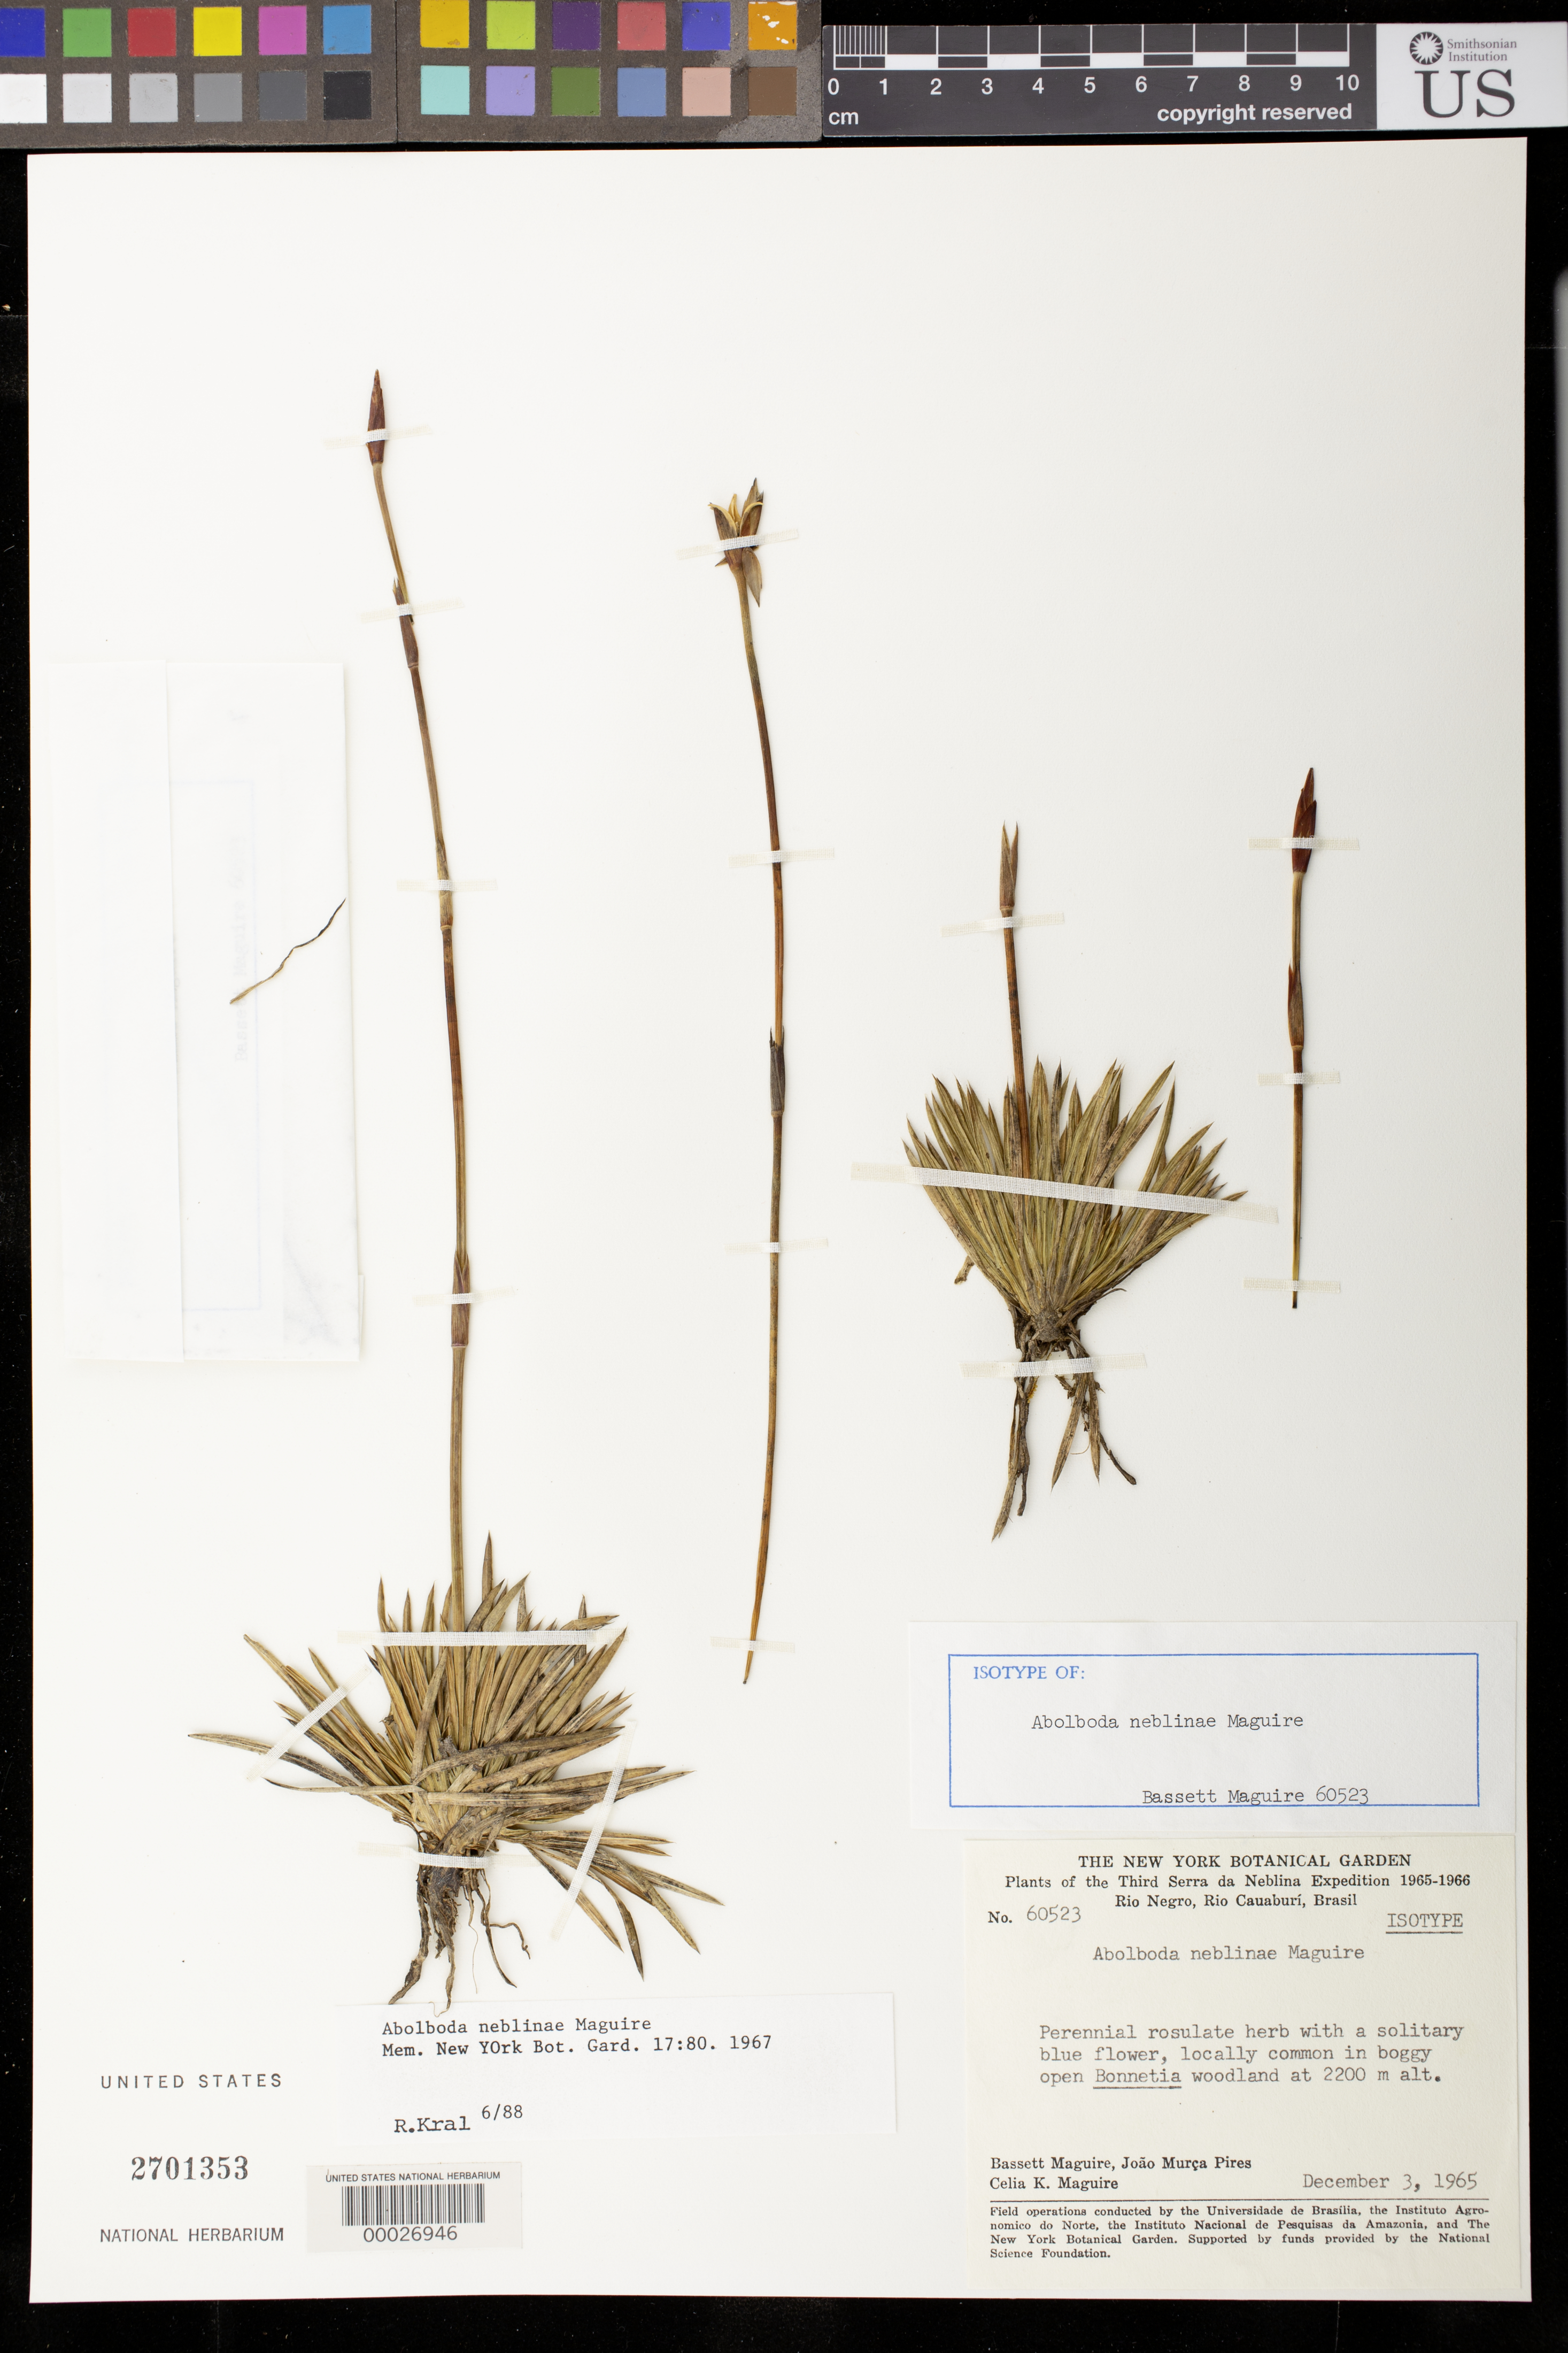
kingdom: Plantae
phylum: Tracheophyta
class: Liliopsida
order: Poales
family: Xyridaceae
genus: Abolboda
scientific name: Abolboda neblinae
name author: Maguire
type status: Isotype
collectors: B. Maguire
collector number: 60523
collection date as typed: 03 Dec 1965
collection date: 1965-12-03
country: Brazil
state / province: Amazonas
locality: Rio Negro.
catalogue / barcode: US 2701353